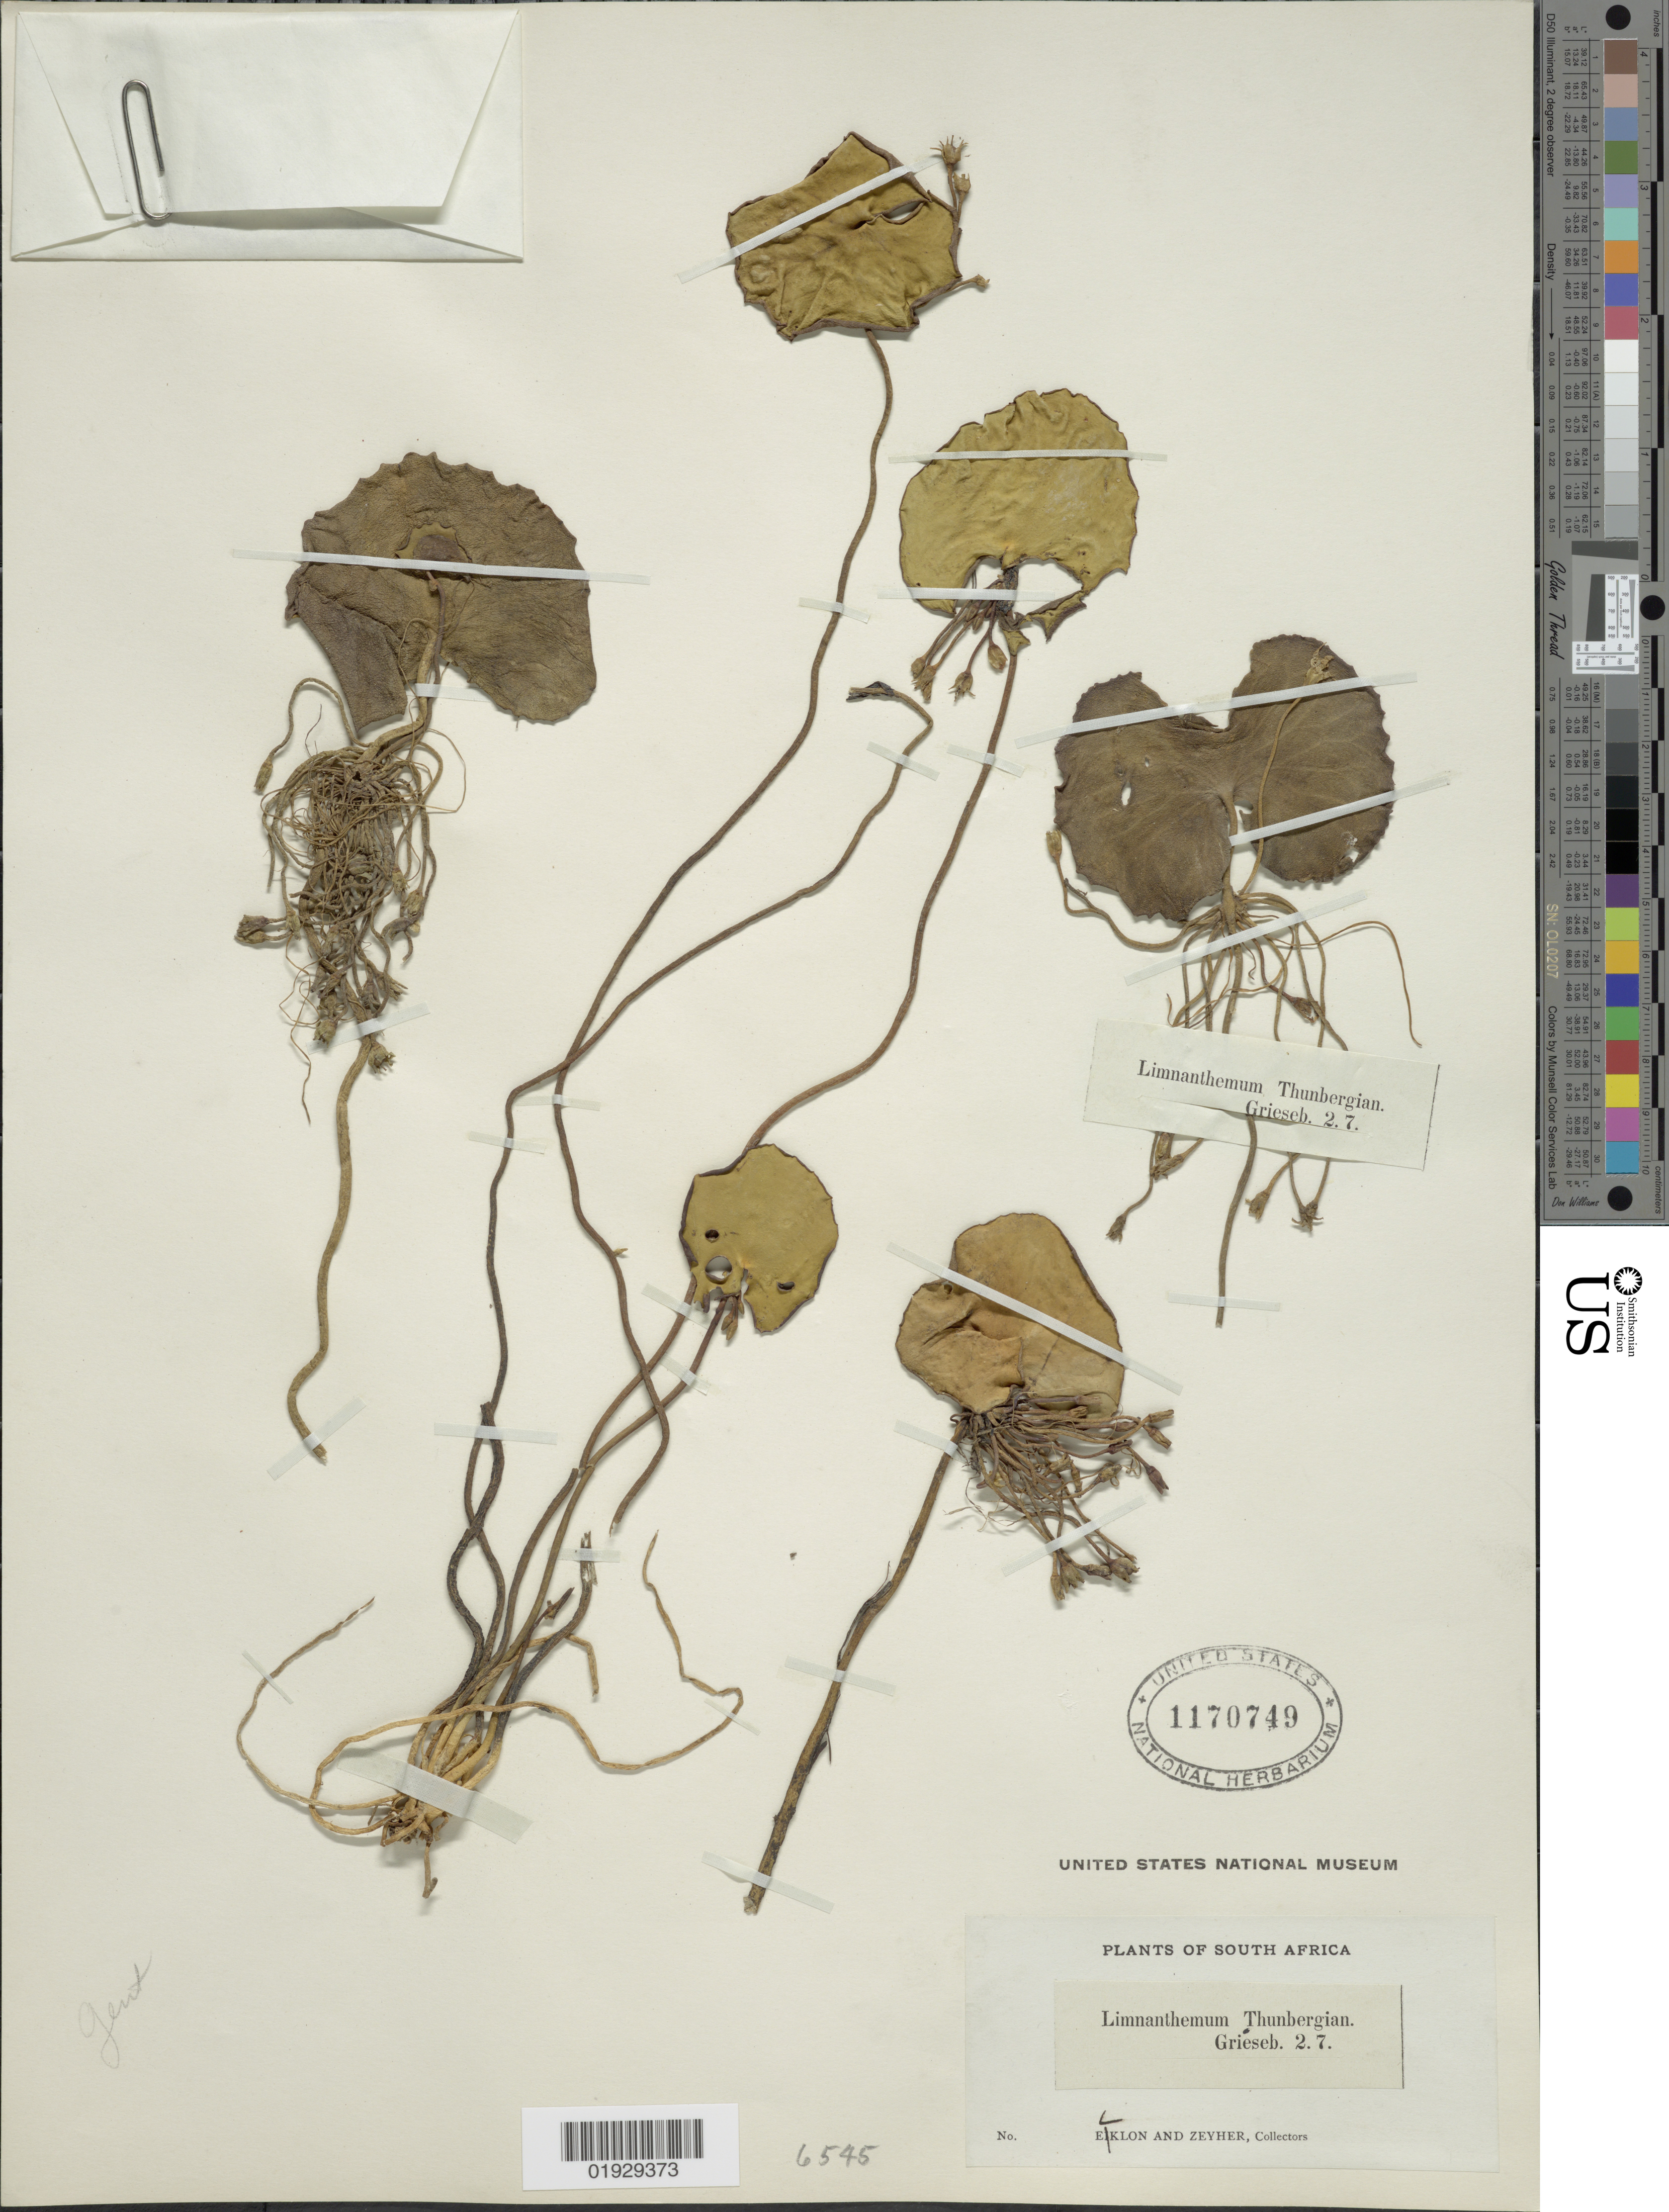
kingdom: Plantae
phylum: Tracheophyta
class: Magnoliopsida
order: Asterales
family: Menyanthaceae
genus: Nymphoides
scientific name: Nymphoides thunbergiana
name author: (Griseb.) Kuntze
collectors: -. Ecklon & -. Zeyher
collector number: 6545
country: South Africa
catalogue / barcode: US 1170749